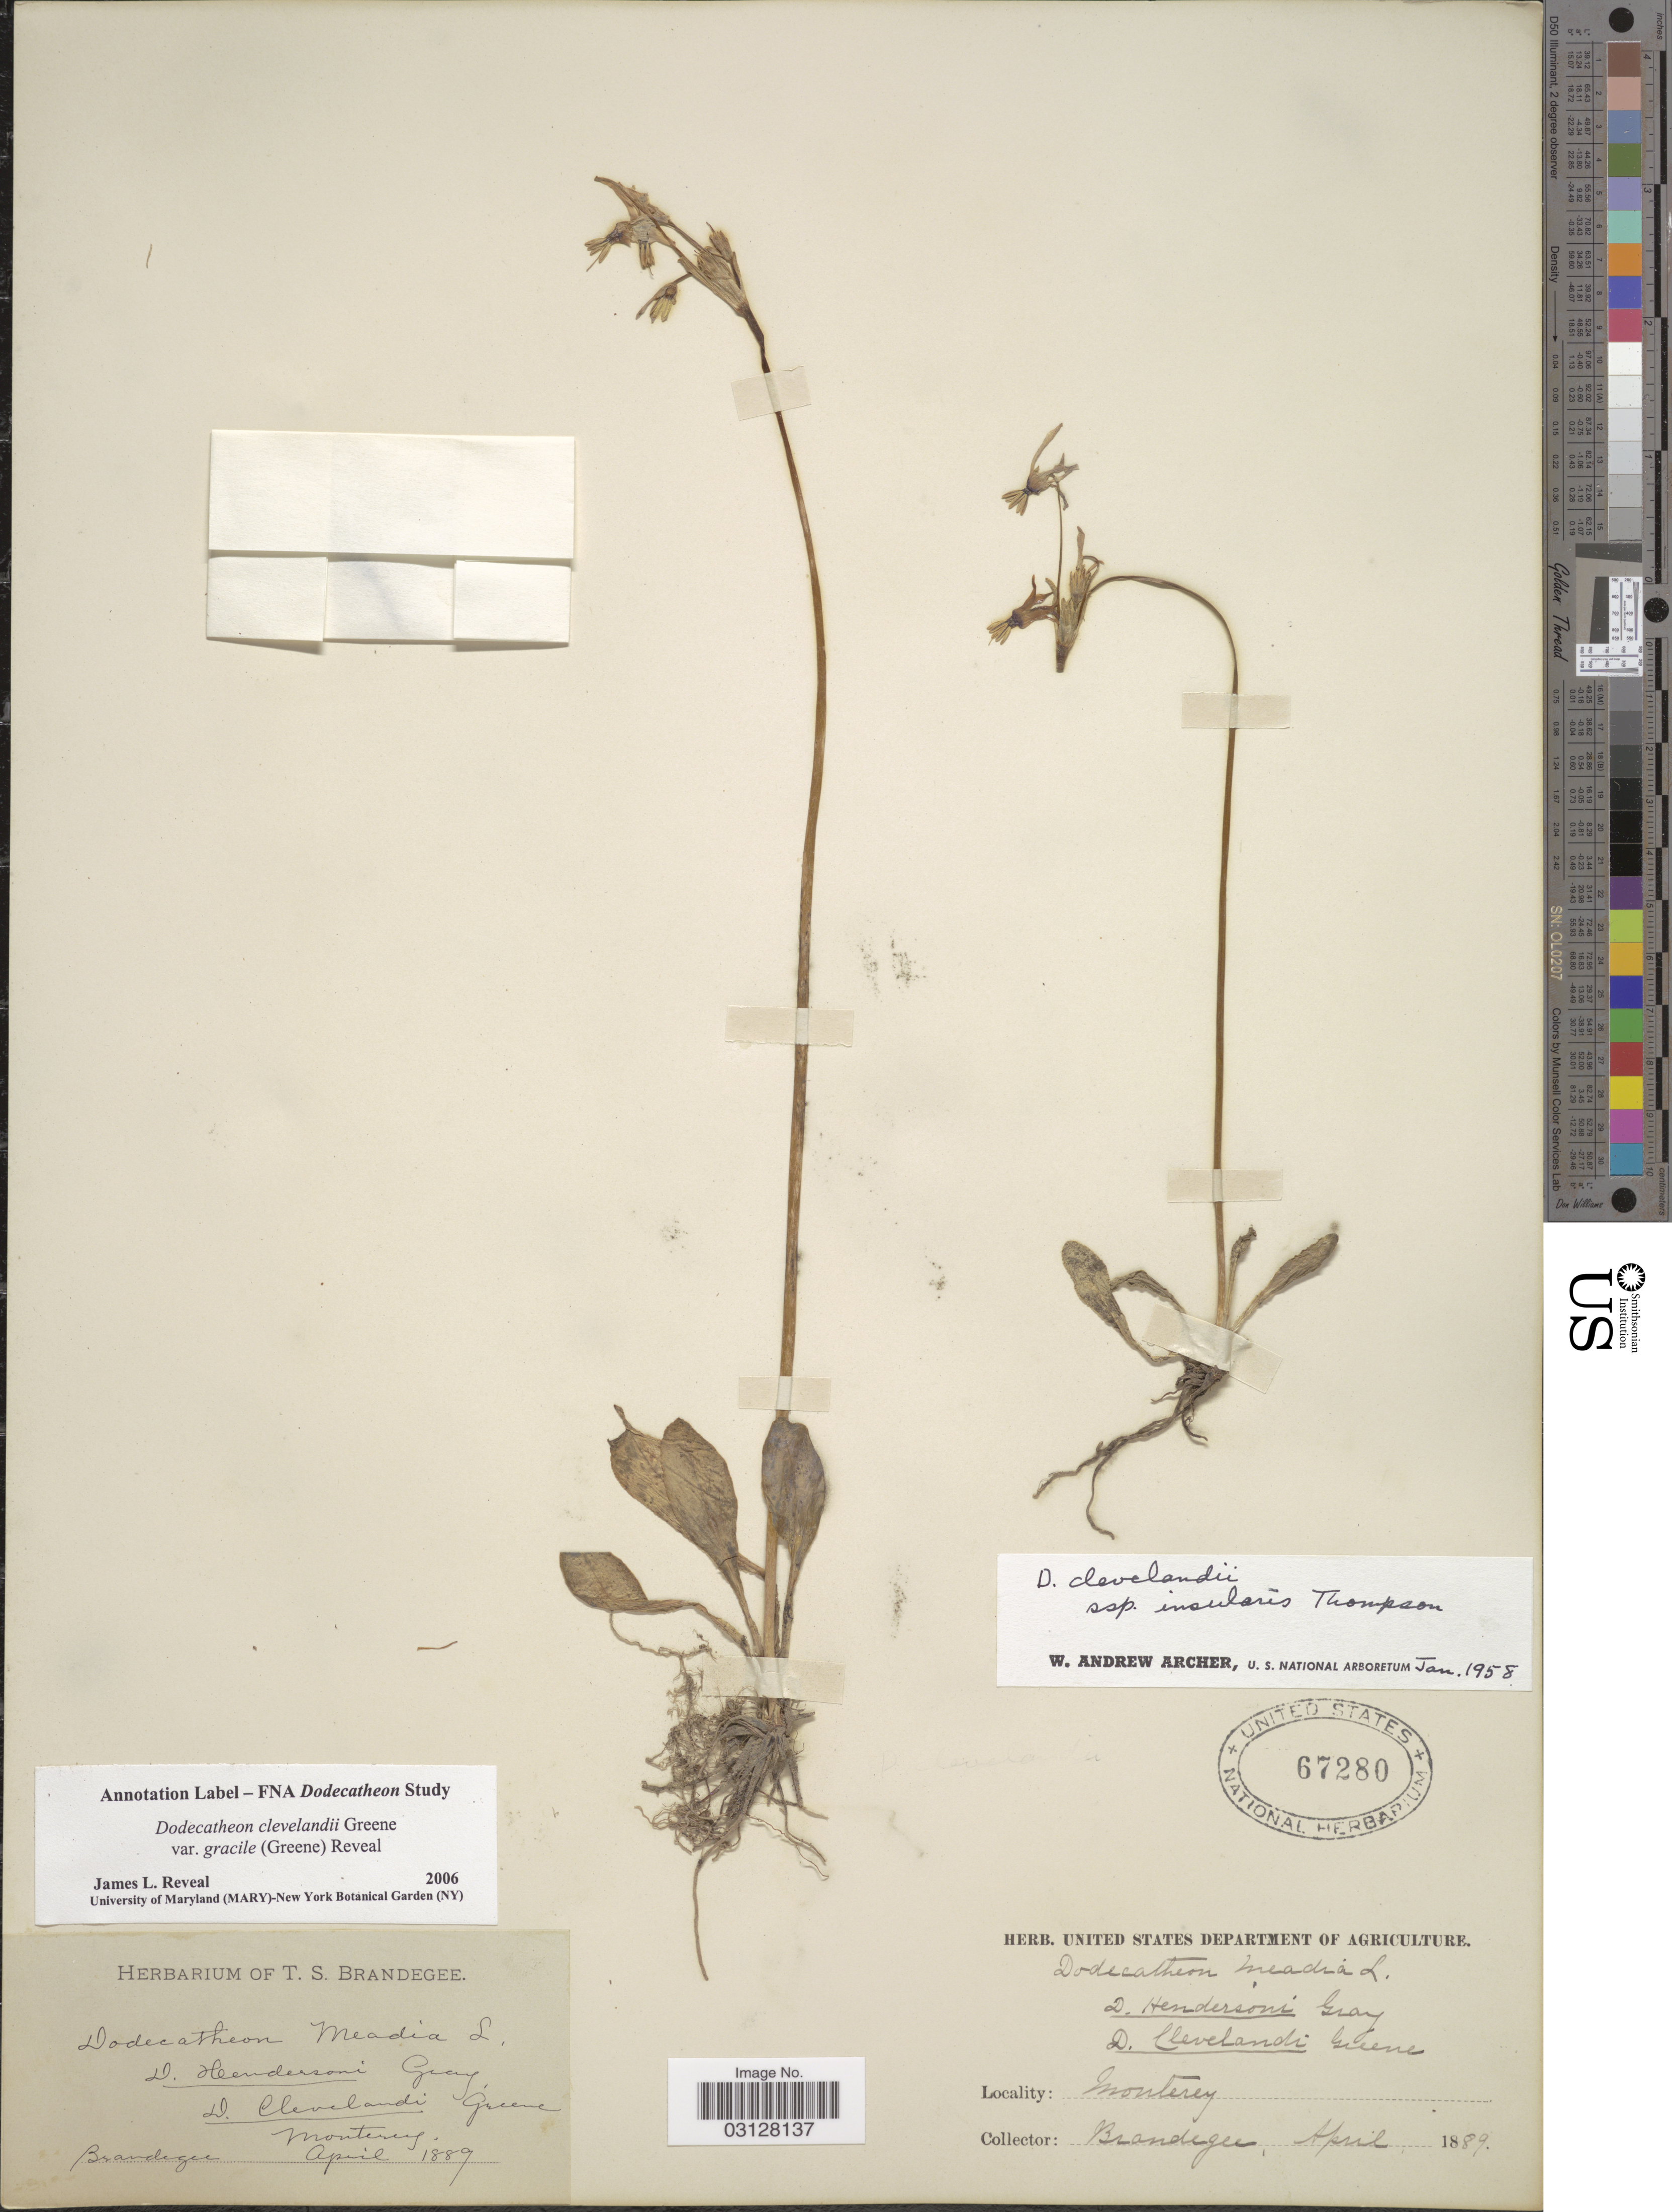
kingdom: Plantae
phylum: Tracheophyta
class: Magnoliopsida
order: Ericales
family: Primulaceae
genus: Dodecatheon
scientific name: Dodecatheon clevelandii var. gracile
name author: (Greene) Reveal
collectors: T. S. Brandegee (herbarium)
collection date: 1889-04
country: United States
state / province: California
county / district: Monterey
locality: Monterey.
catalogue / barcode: US 67280